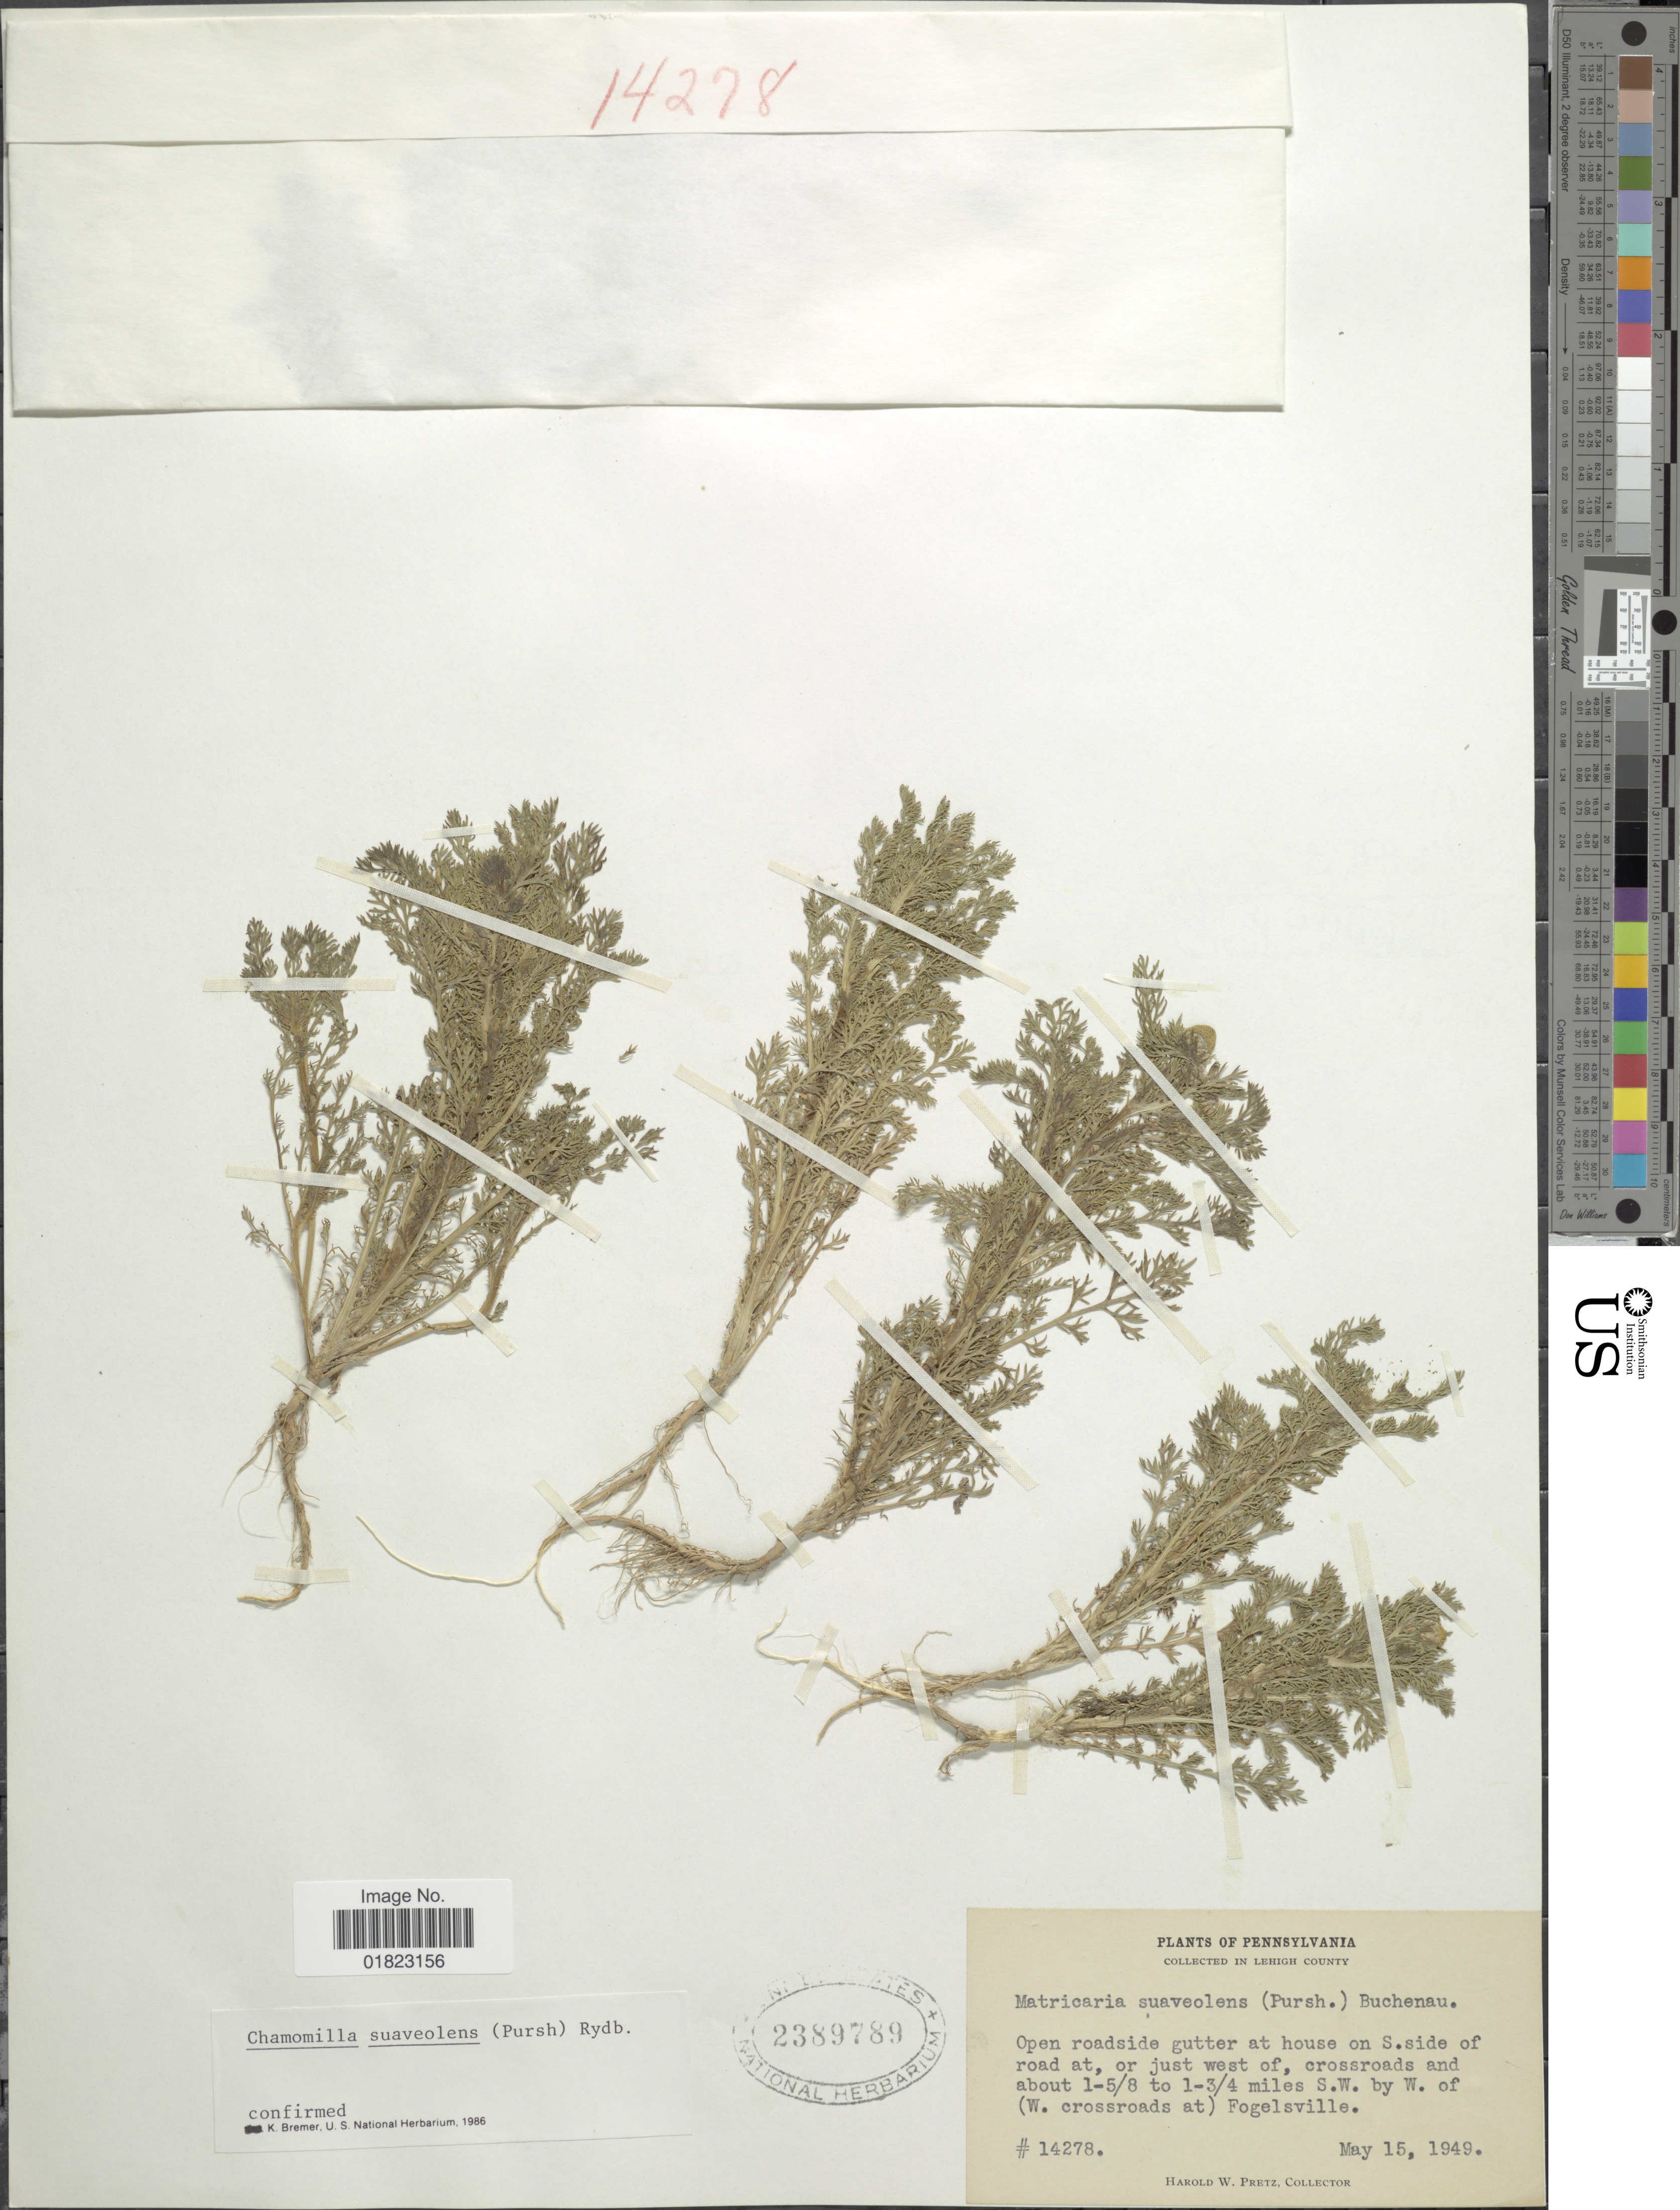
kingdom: Plantae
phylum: Tracheophyta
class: Magnoliopsida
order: Asterales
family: Asteraceae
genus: Matricaria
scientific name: Matricaria matricarioides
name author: (Less.) Porter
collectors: H. W. Pretz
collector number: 14278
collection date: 1949-05-15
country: United States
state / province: Pennsylvania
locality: Lehigh County. Open roadside gutter at house on S. side of road at, or just west of, crossroads and about 1-5/8 to 1-3/4 miles S.W. by W. of (W. crossroads at ) Fogelsville.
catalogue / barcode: US 2389789